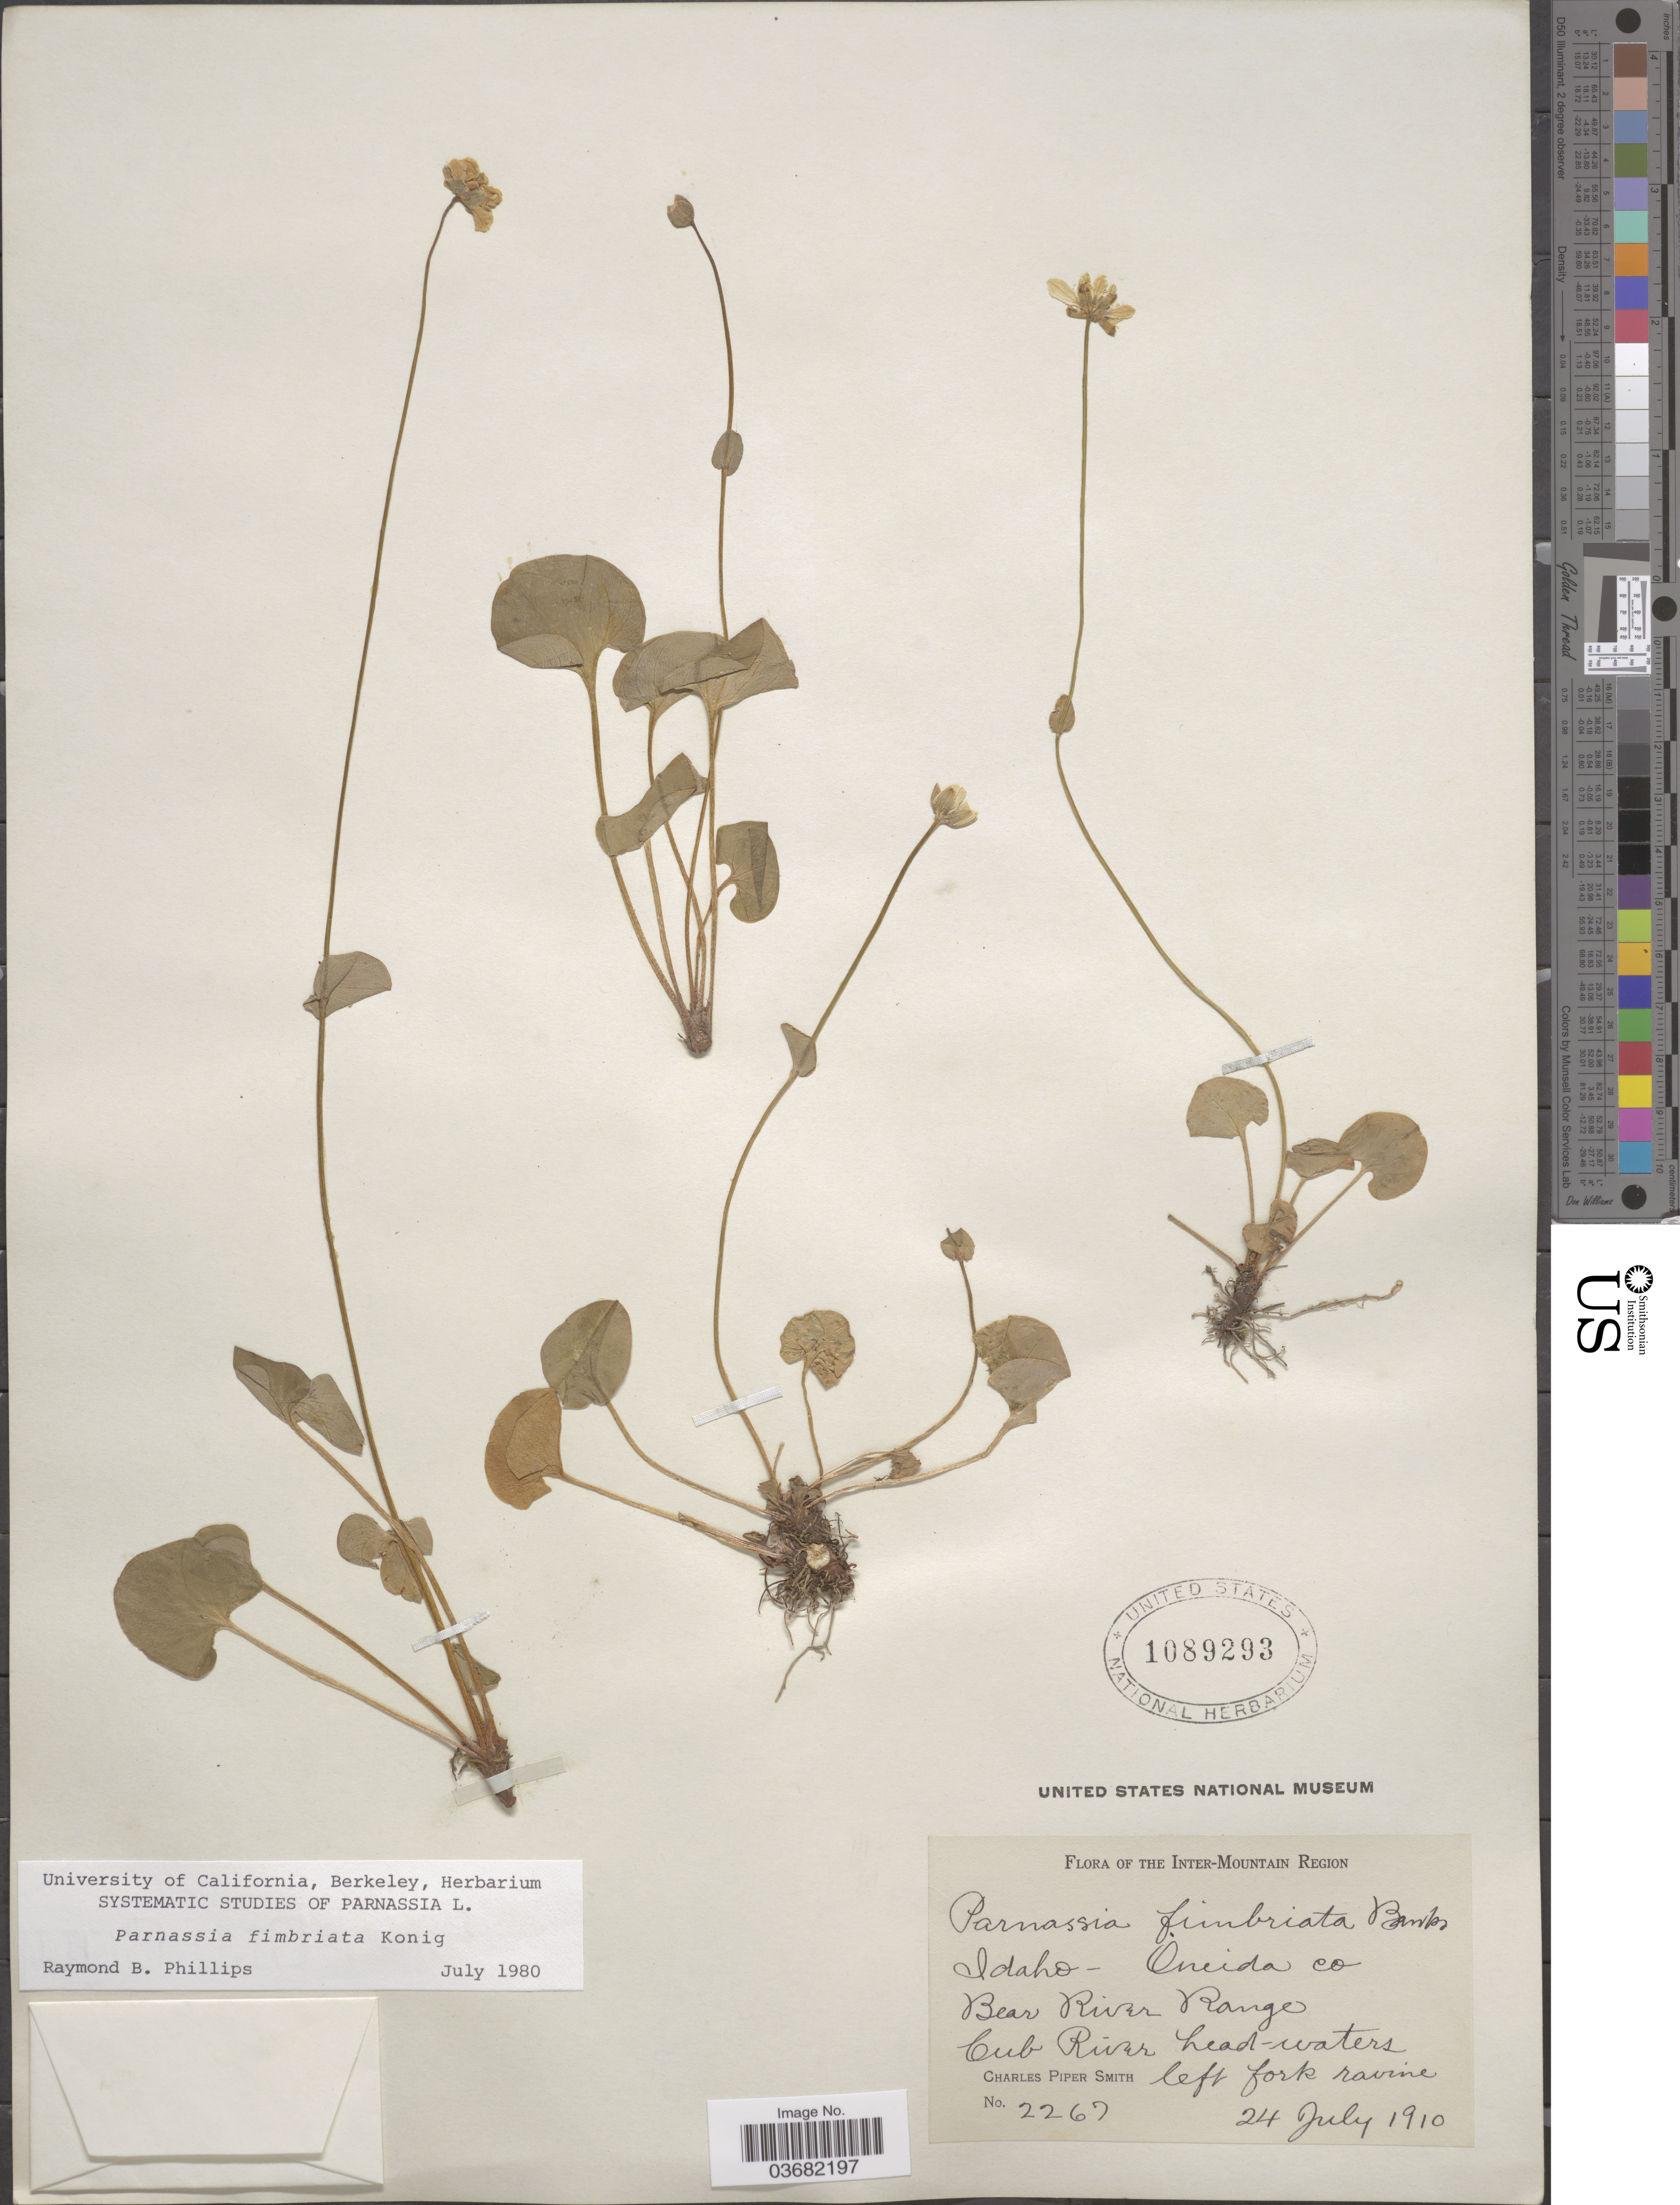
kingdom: Plantae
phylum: Tracheophyta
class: Magnoliopsida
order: Celastrales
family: Parnassiaceae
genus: Parnassia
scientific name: Parnassia fimbriata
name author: K.D. Koenig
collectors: C. P. Smith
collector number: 2267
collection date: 1910-07-24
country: United States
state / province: Idaho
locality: The Inter-Mountain Region. Oneida Co. Bear River Range. Cub River head-waters left fork ravine.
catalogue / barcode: US 1089293